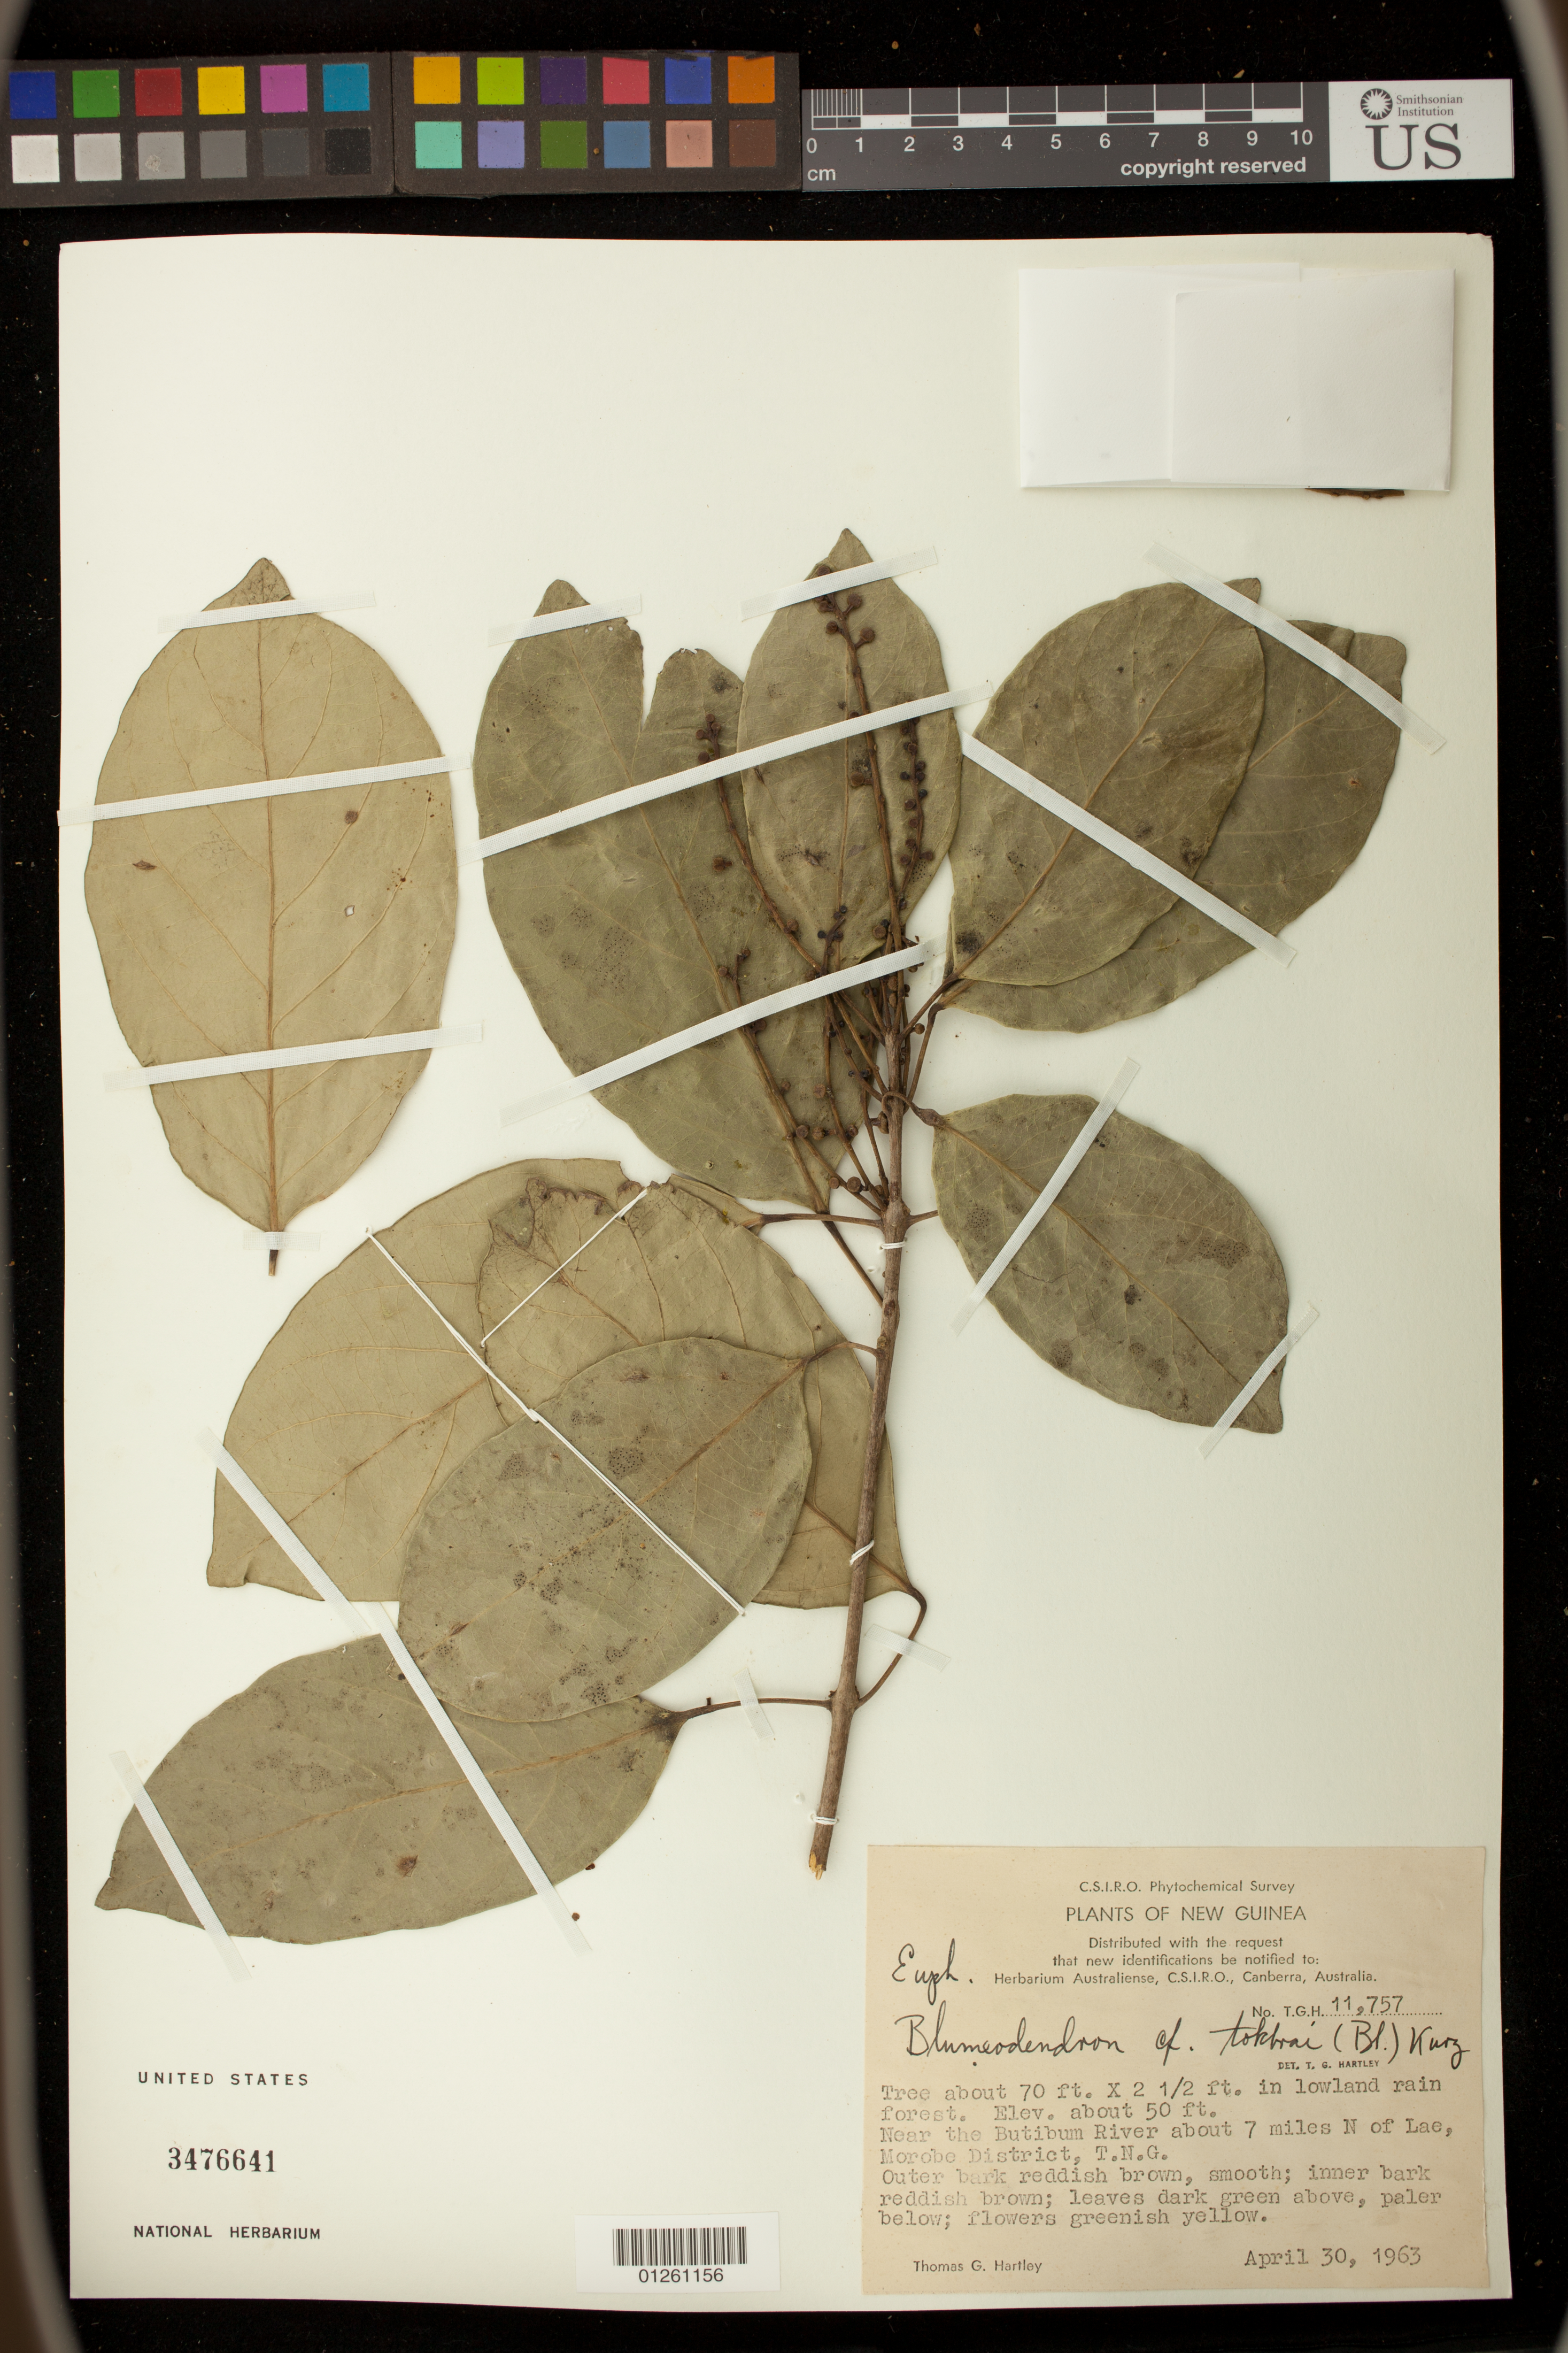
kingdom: Plantae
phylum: Tracheophyta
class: Magnoliopsida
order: Malpighiales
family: Euphorbiaceae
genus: Blumeodendron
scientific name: Blumeodendron tokbrai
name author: (Blume) Kurz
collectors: T. G. Hartley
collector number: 11757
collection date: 1963-04-30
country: Papua New Guinea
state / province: Morobe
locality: Near the Butibum River about 7 miles N of Lae, T.N.G.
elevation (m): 15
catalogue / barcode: US 3476641